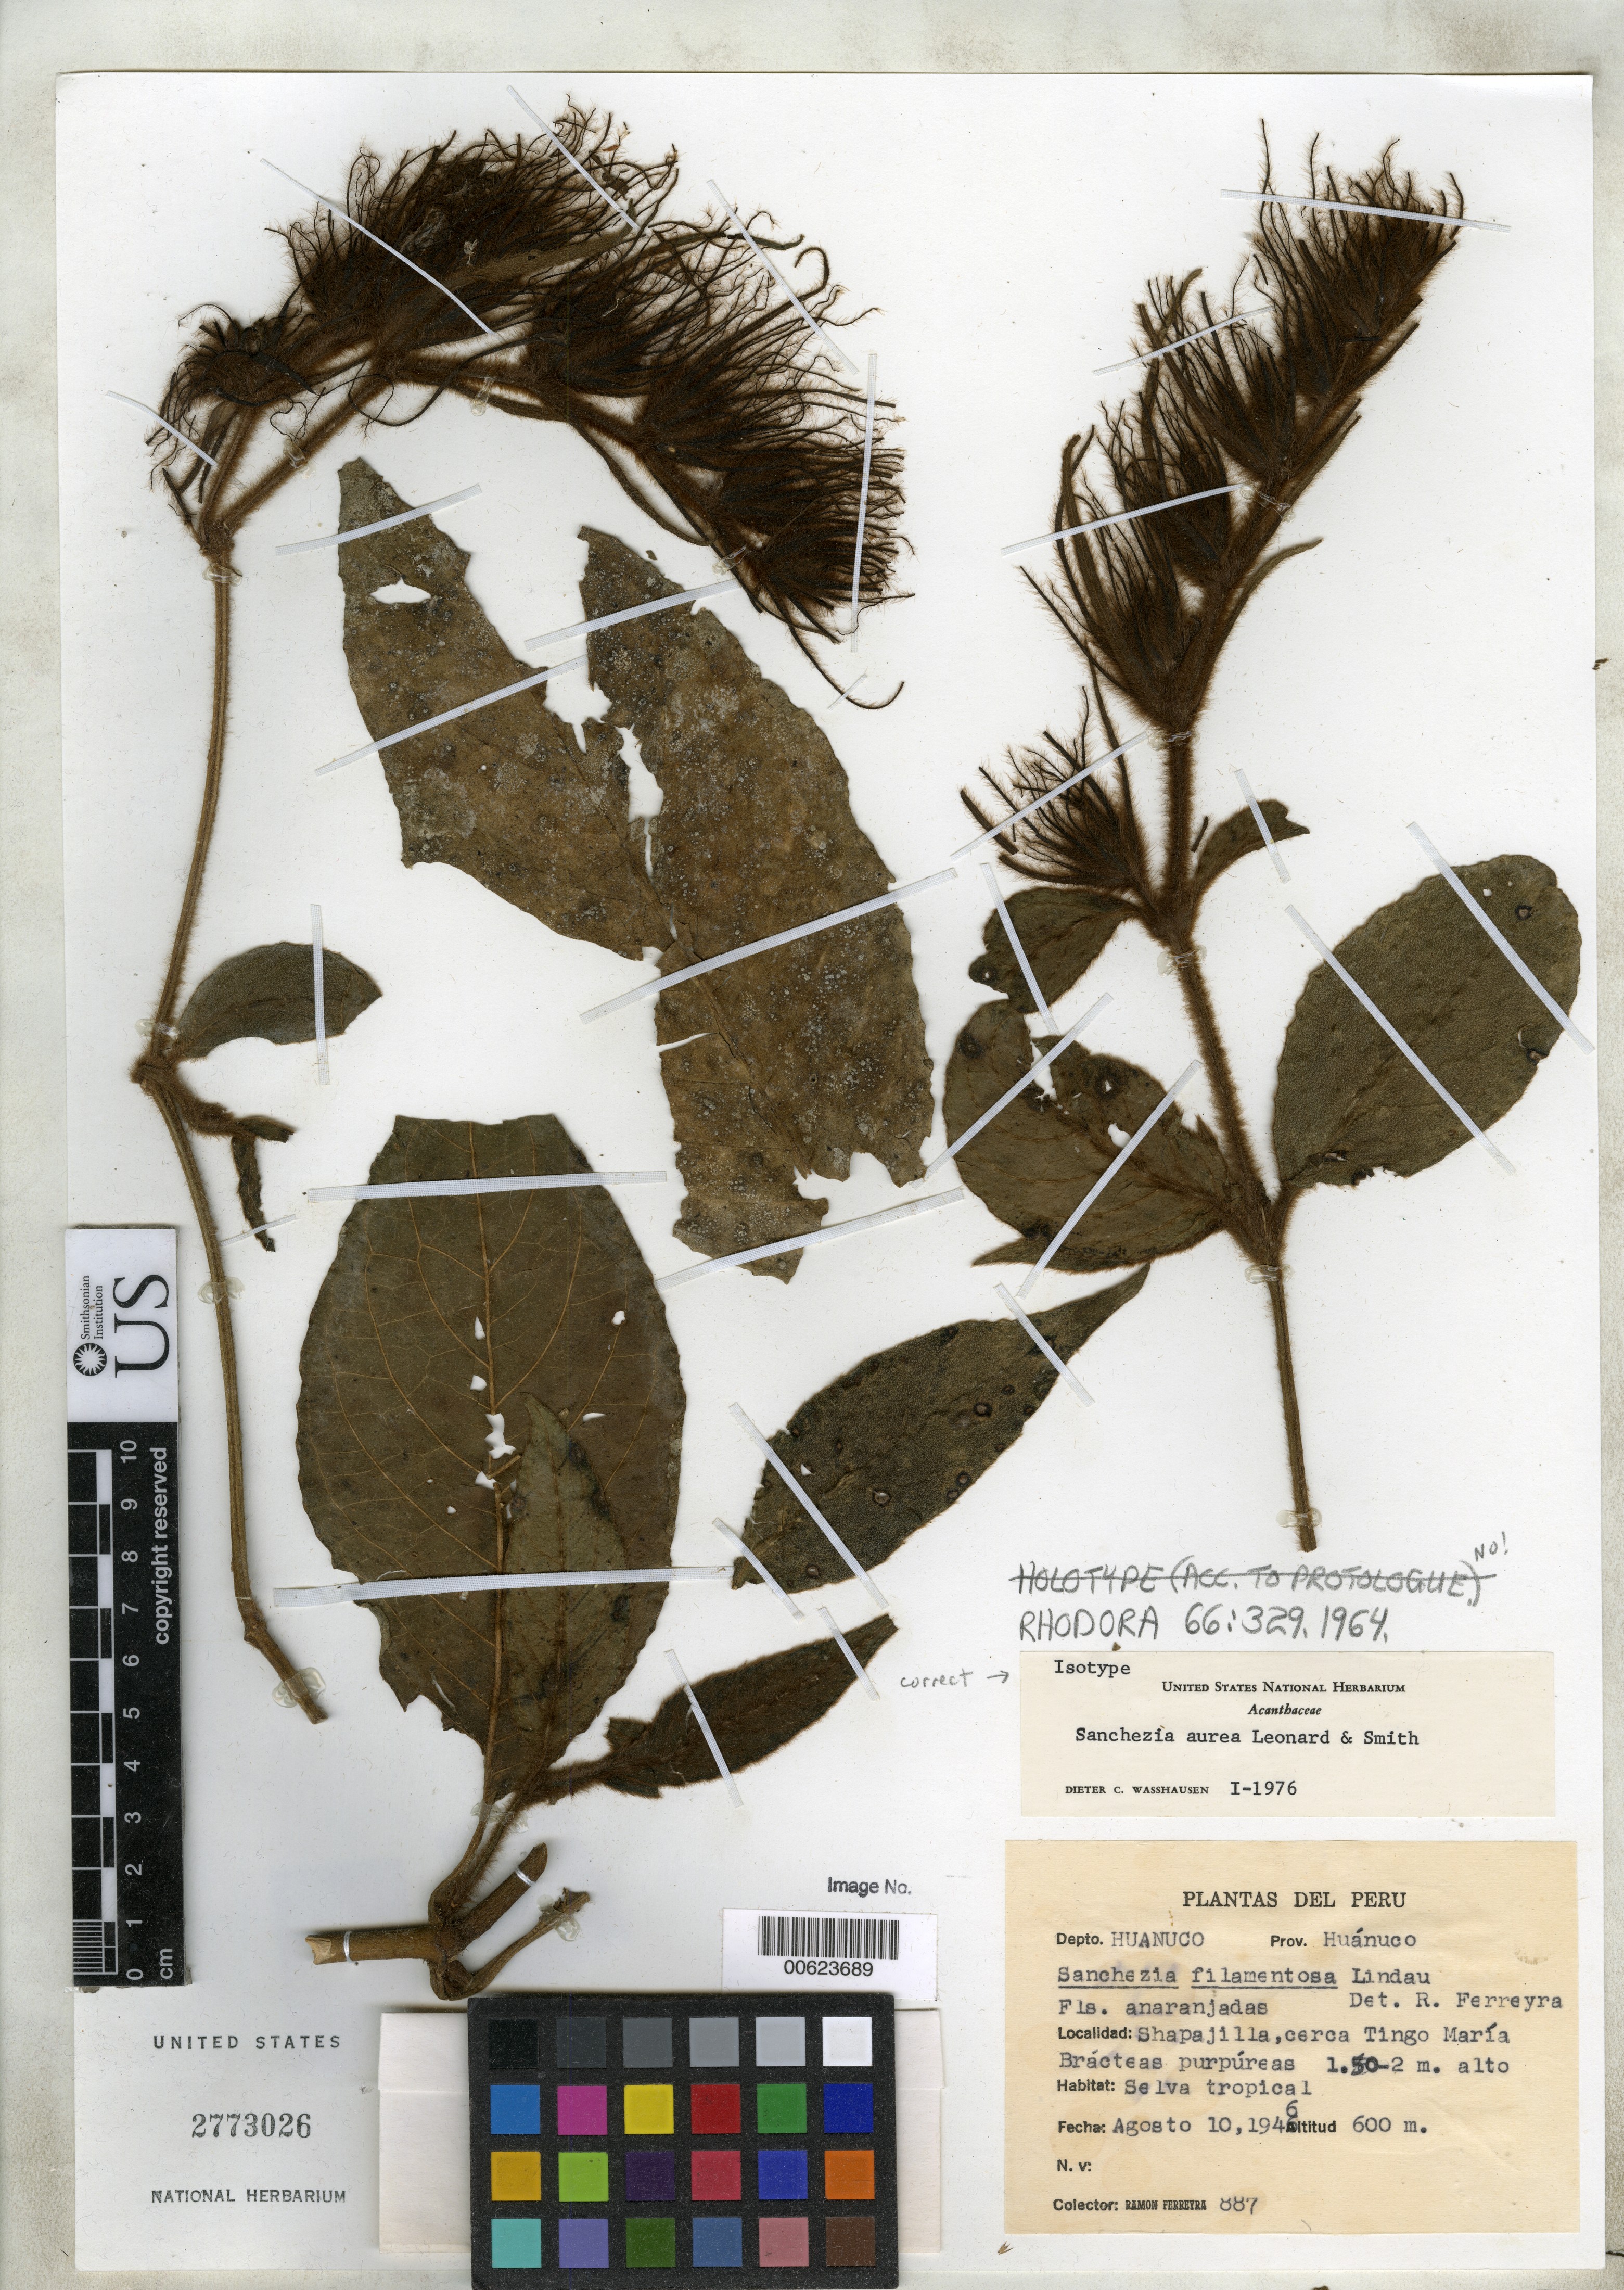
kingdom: Plantae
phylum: Tracheophyta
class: Magnoliopsida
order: Lamiales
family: Acanthaceae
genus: Sanchezia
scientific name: Sanchezia aurea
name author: Leonard & L.B. Sm.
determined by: Wasshausen, Dieter C., (BOT), Smithsonian Institution - National Museum of Natural History (UNITED STATES)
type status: Isotype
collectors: R. A. Ferreyra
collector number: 887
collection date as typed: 10 Aug 1946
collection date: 1946-08-10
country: Peru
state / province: Huánuco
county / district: Huánuco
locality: Shapajilla, cerca Tingo María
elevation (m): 600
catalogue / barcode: US 2773026